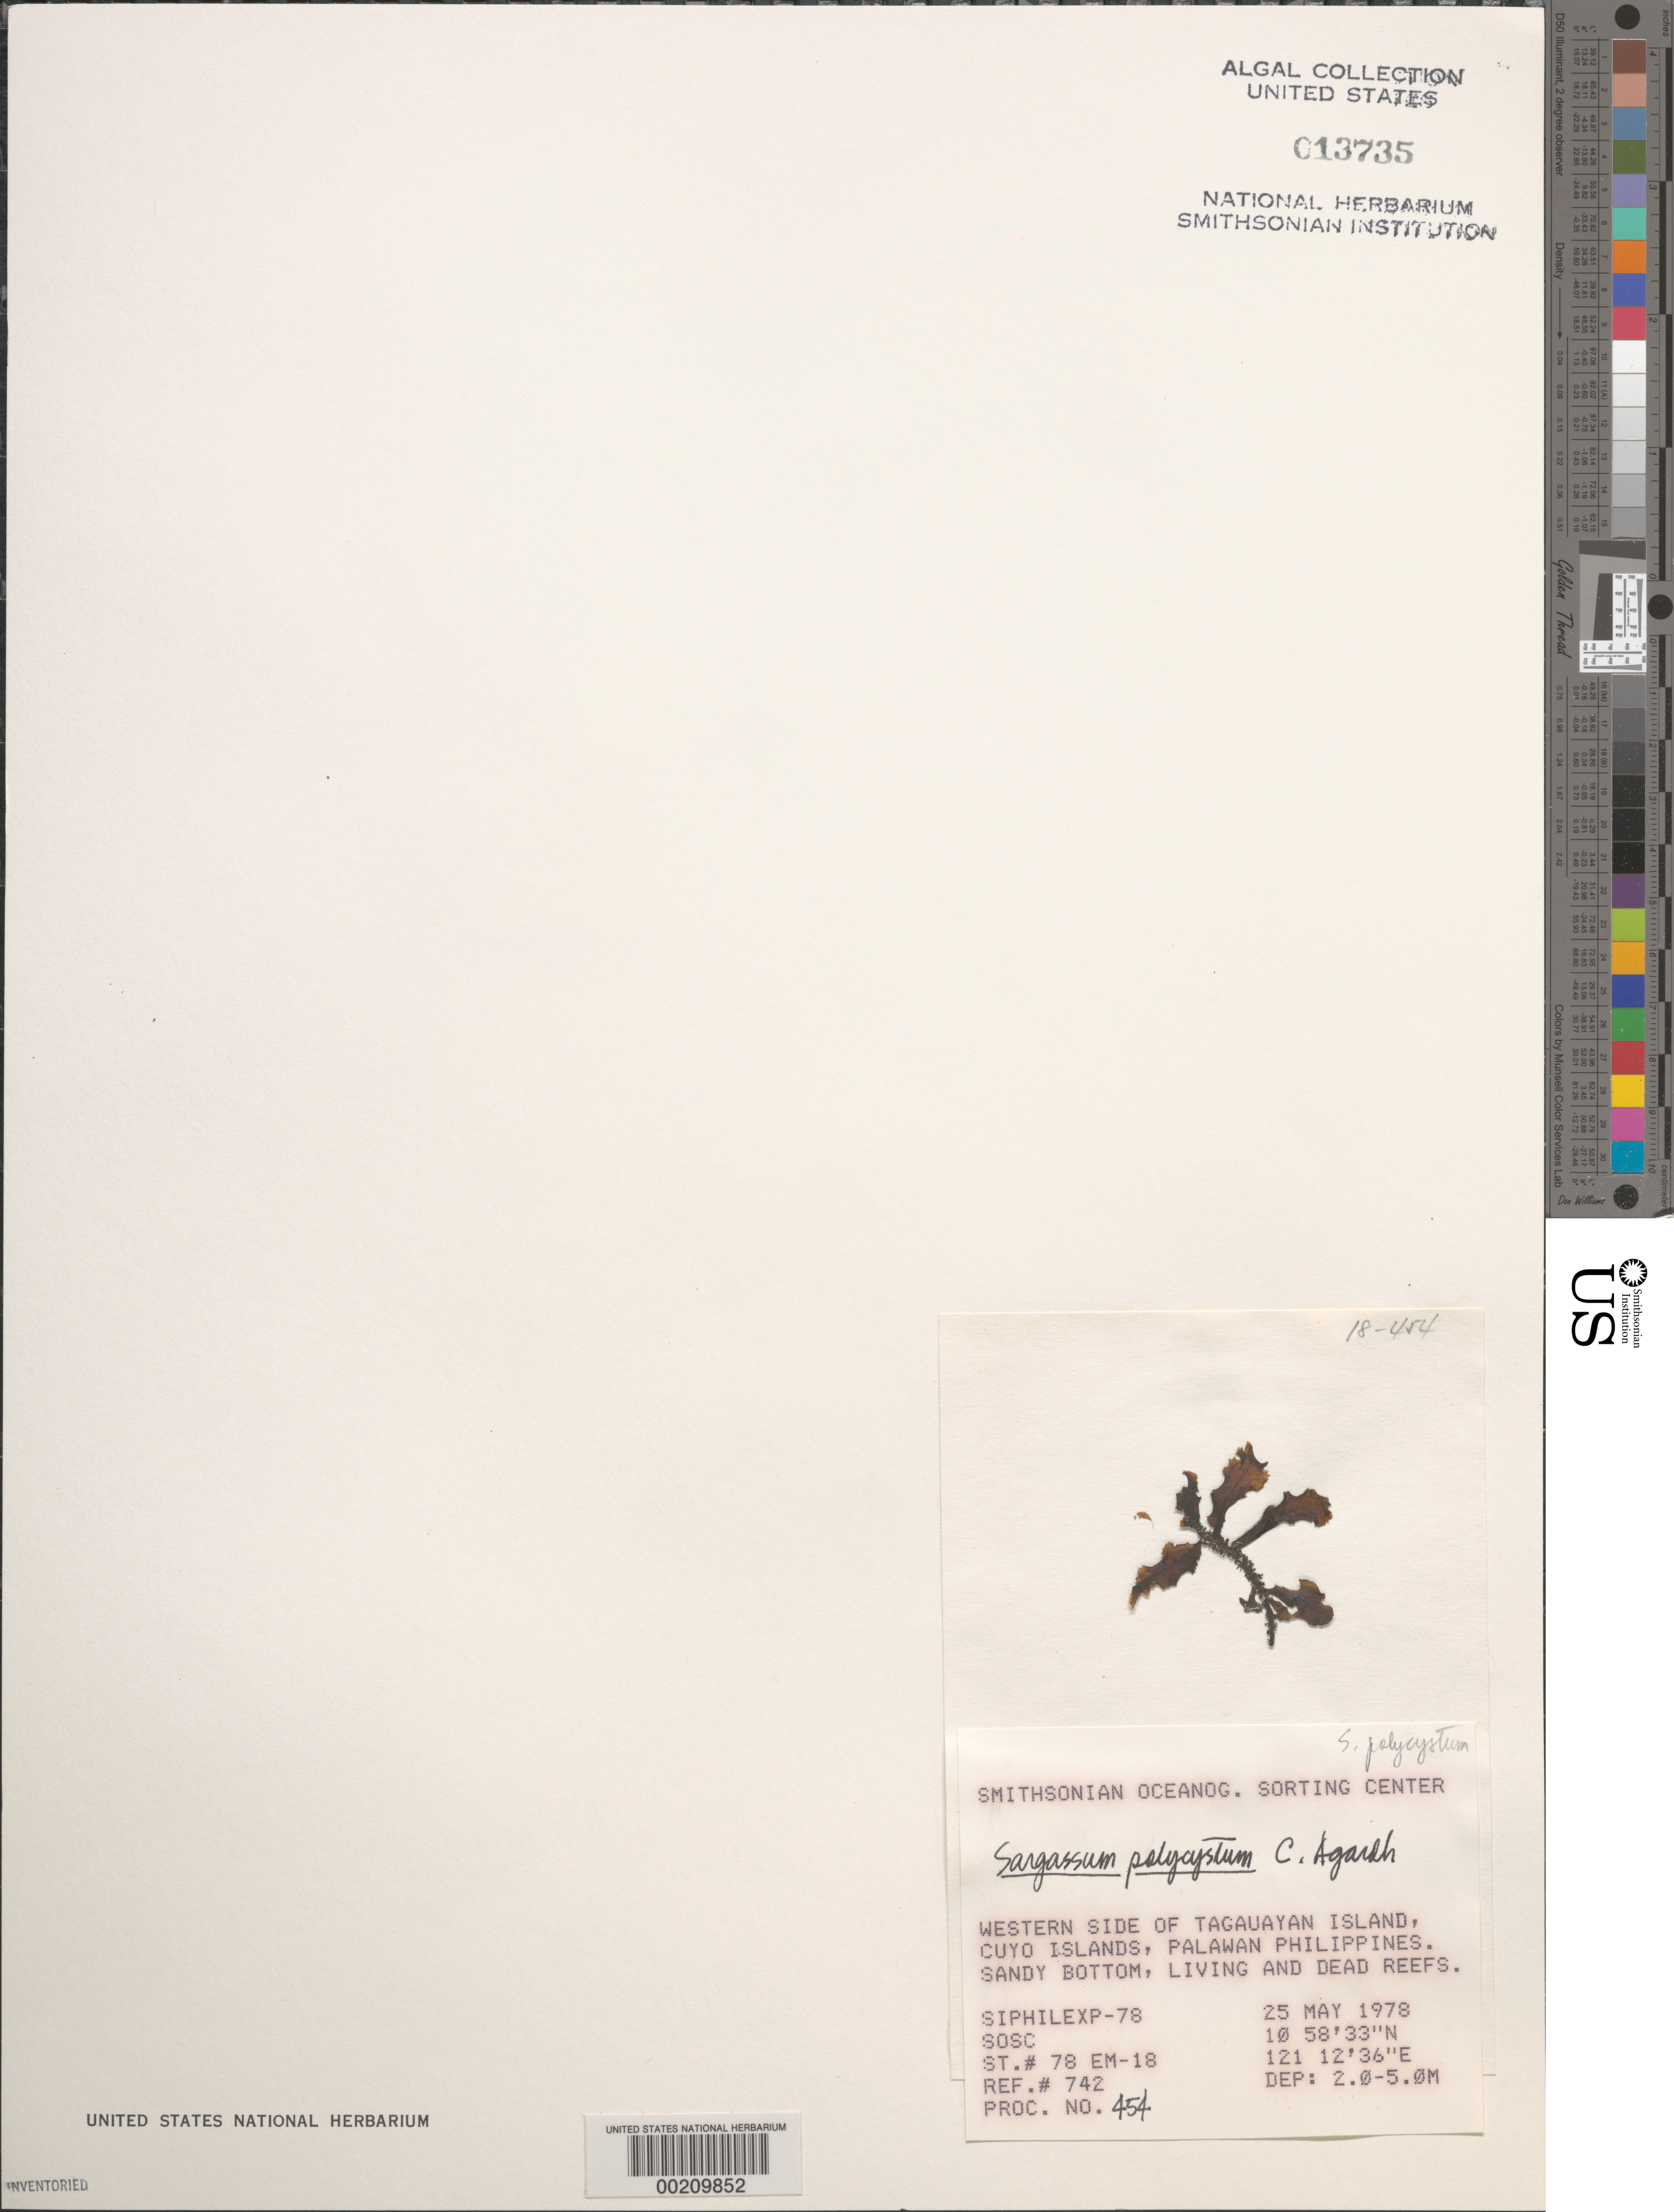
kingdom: Chromista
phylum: Ochrophyta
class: Phaeophyceae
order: Fucales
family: Sargassaceae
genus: Sargassum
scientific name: Sargassum polycystum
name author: C. Agardh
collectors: SOSC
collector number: Station 78 EM-18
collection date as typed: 25 May 1978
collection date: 1978-05-25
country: Philippines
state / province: Mimaropa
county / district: Palawan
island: Tagauayan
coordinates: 10 58' 33" N, 121 12' 36" E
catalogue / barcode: US 13735